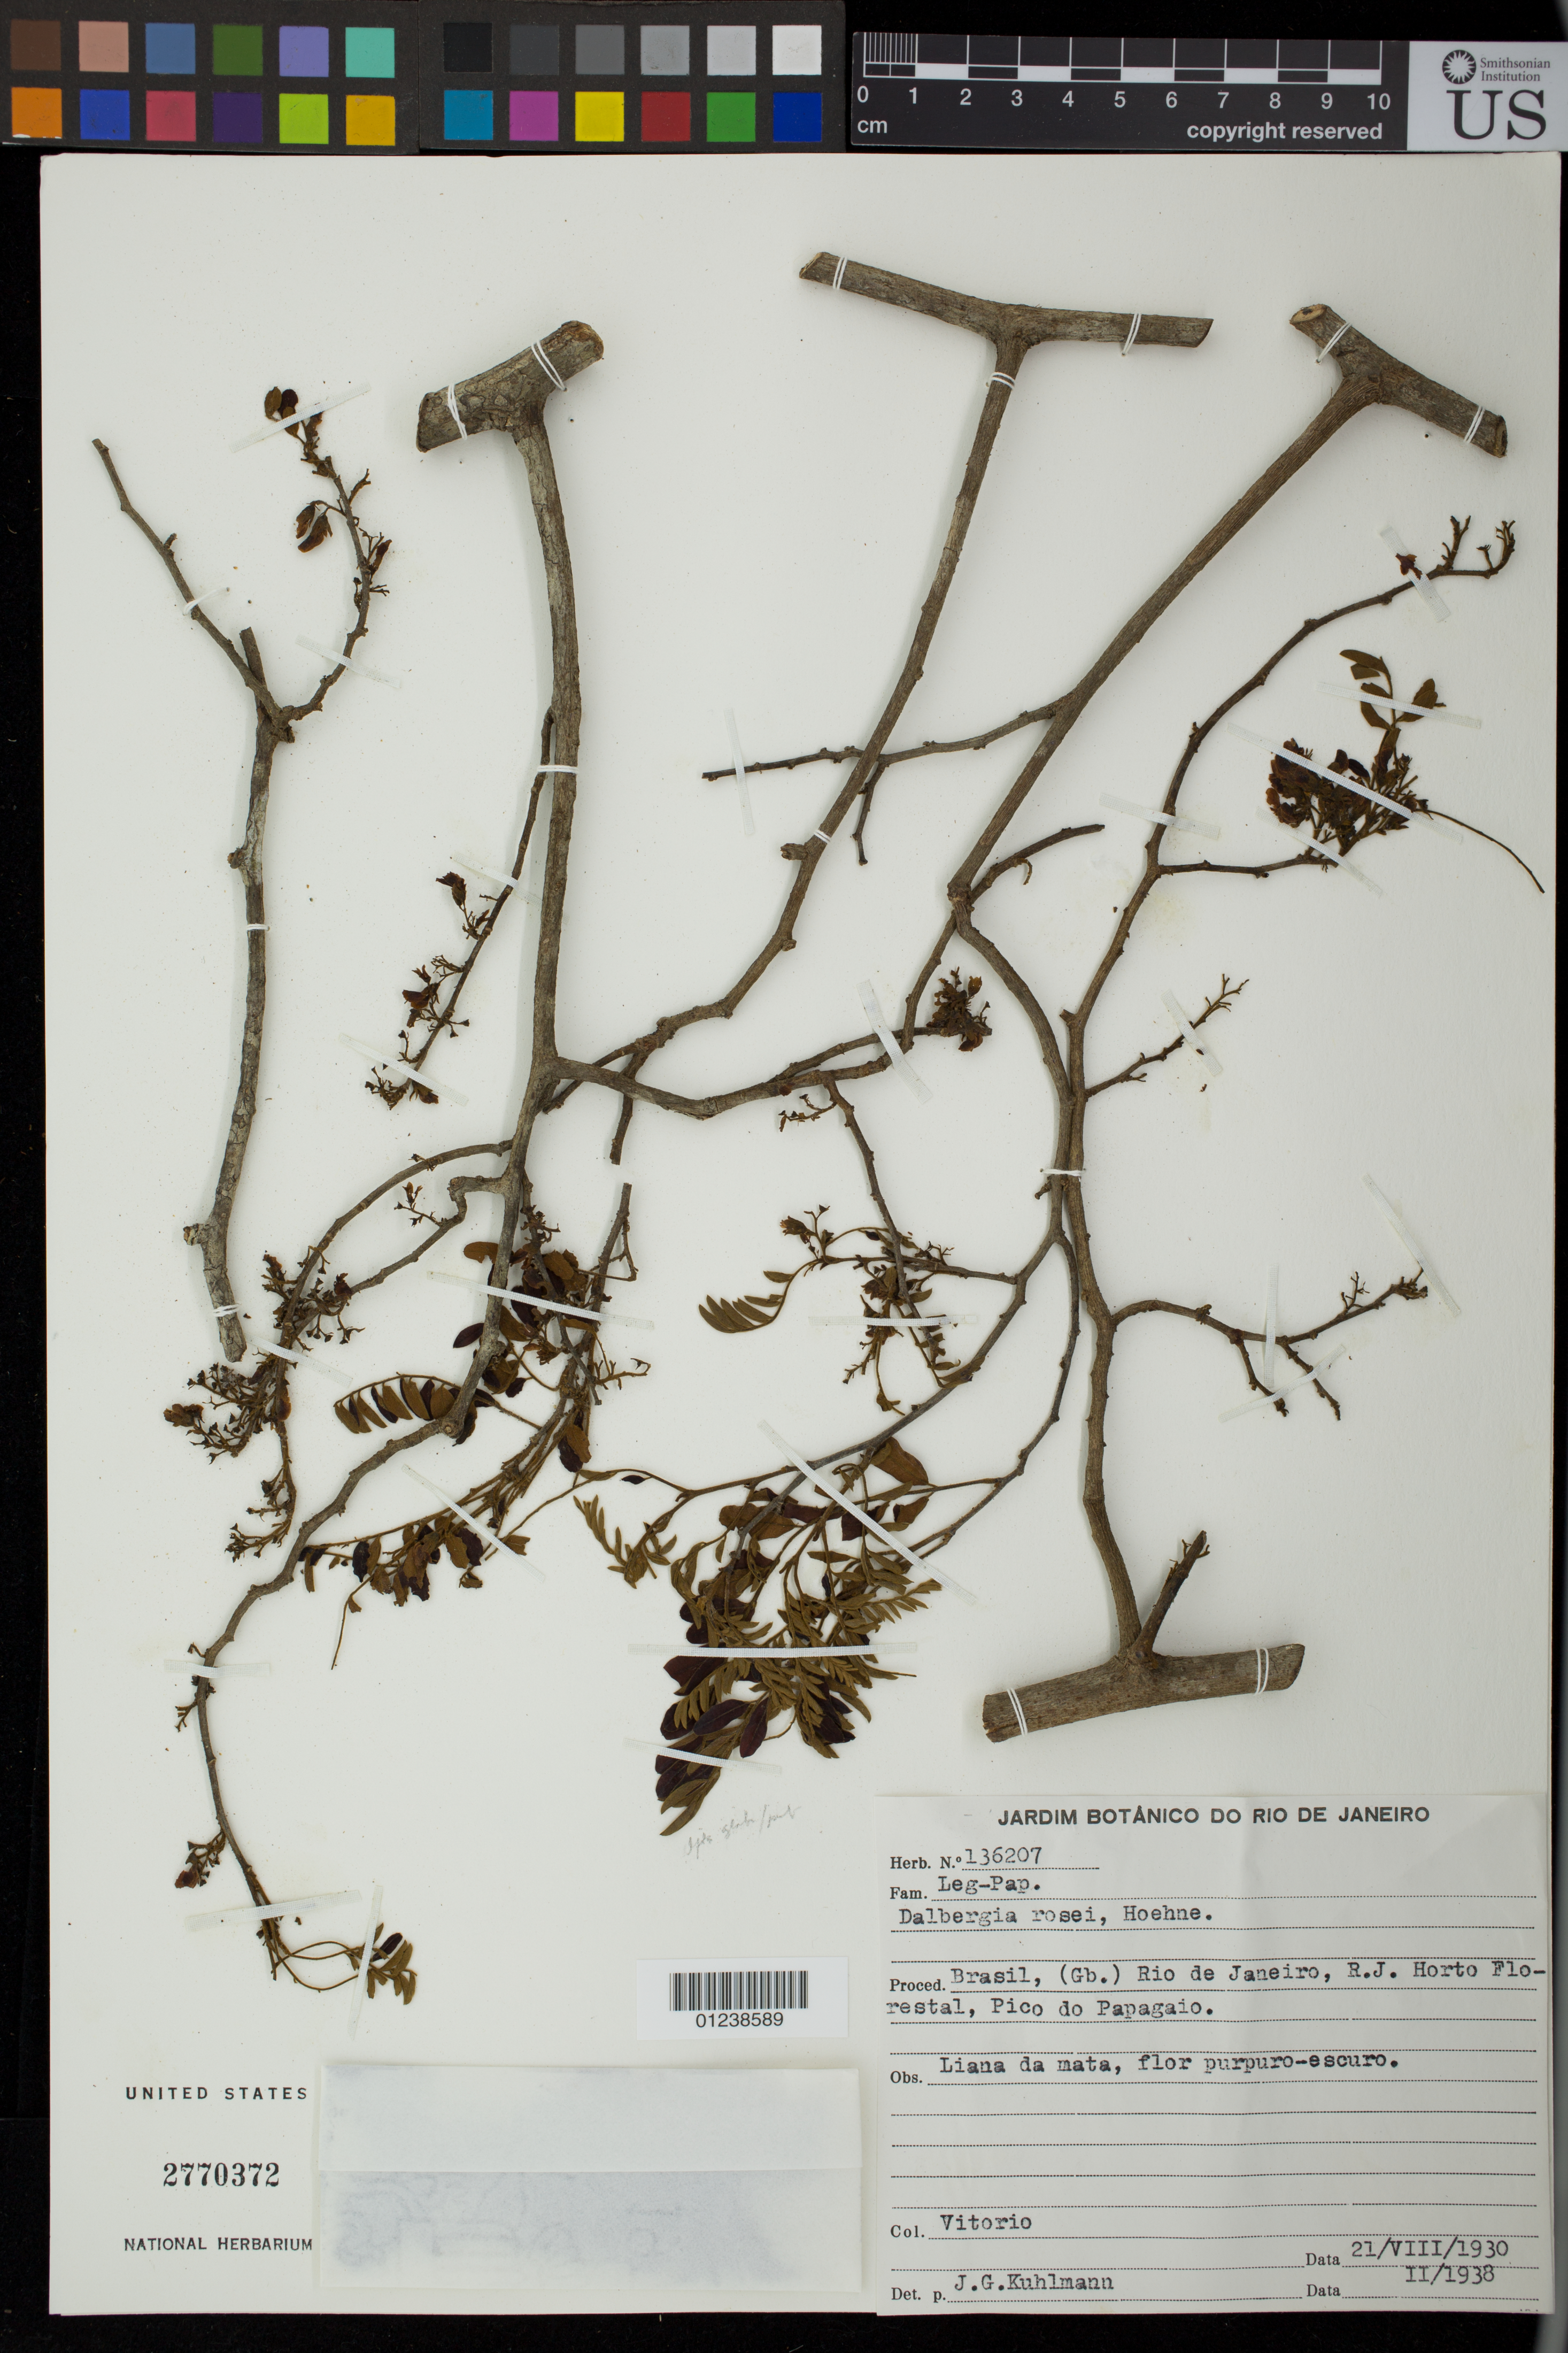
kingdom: Plantae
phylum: Tracheophyta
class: Magnoliopsida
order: Fabales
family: Fabaceae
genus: Dalbergia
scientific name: Dalbergia sp.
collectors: Vitorio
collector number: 136207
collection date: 1930-08-21/1938-02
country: Brazil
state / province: Rio de Janeiro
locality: Rio de Janeiro, R.J. Horto Florestal, Pico do Papagaio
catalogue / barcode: US 2770372